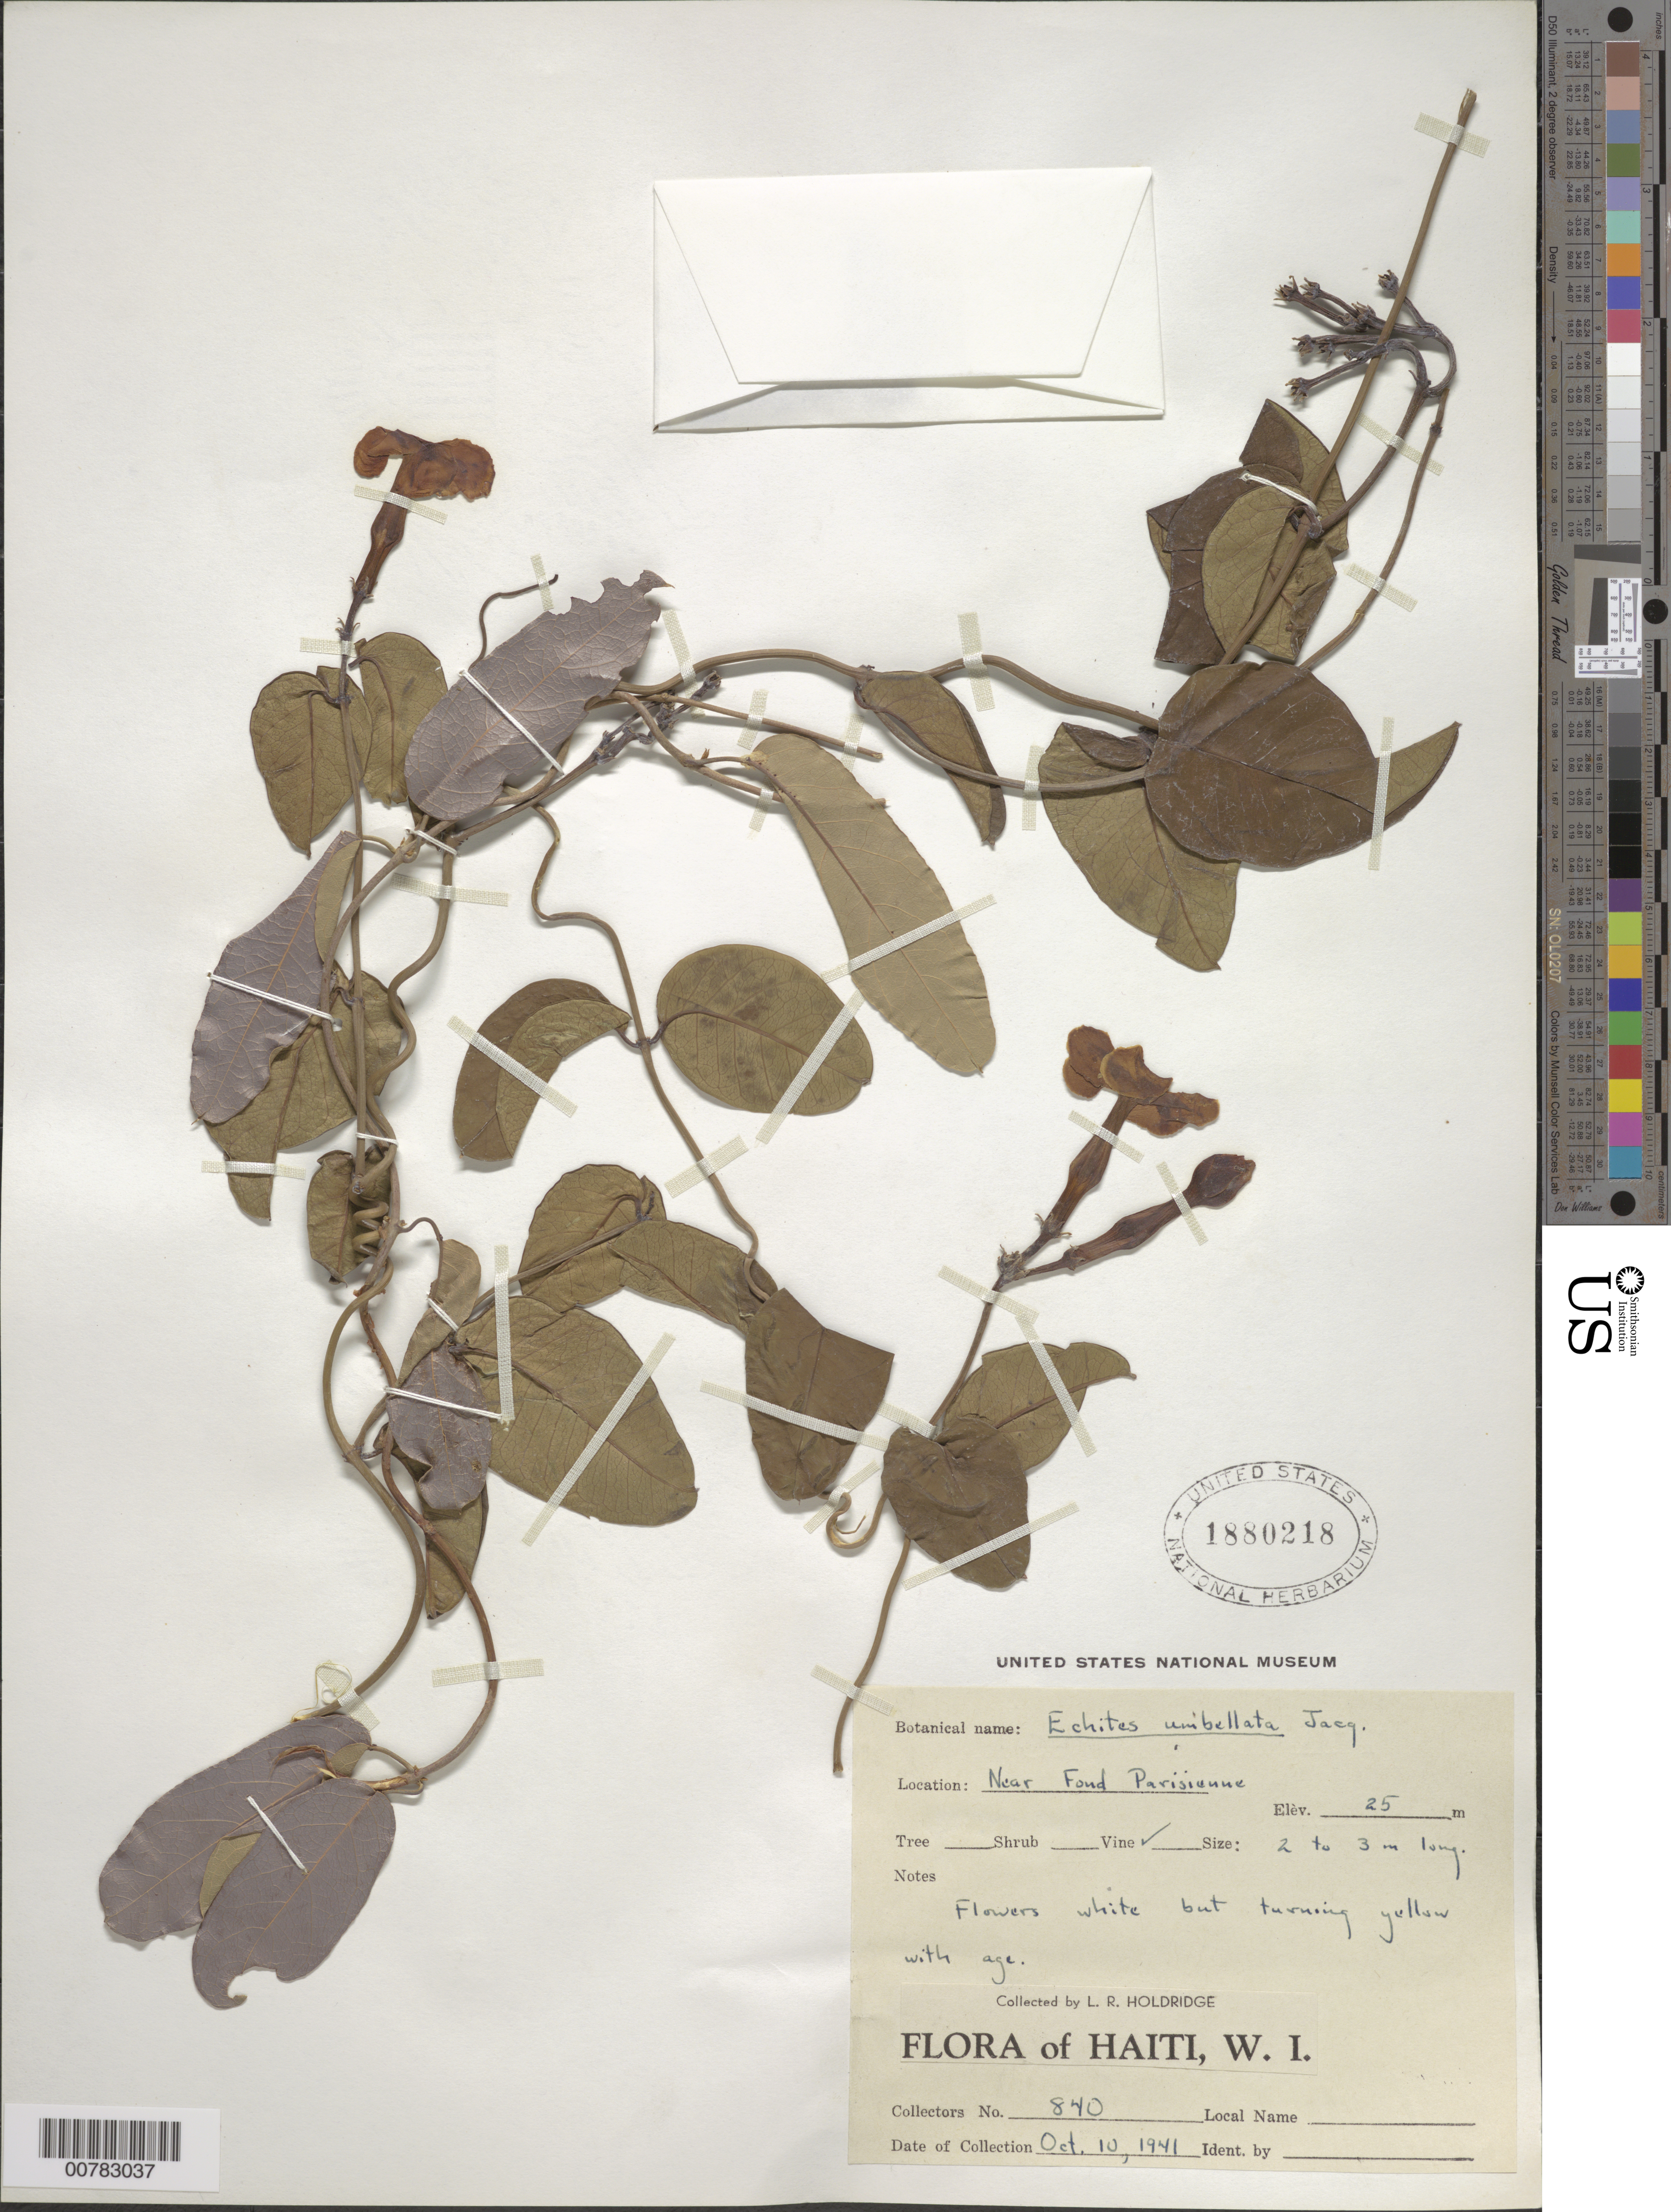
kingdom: Plantae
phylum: Tracheophyta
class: Magnoliopsida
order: Gentianales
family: Apocynaceae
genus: Echites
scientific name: Echites umbellatus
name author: Jacq.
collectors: L. Holdridge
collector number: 840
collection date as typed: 10 Oct 1941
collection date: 1941-10-10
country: Haiti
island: Hispaniola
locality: Near Fond Parisienne.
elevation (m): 25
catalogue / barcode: US 1880218